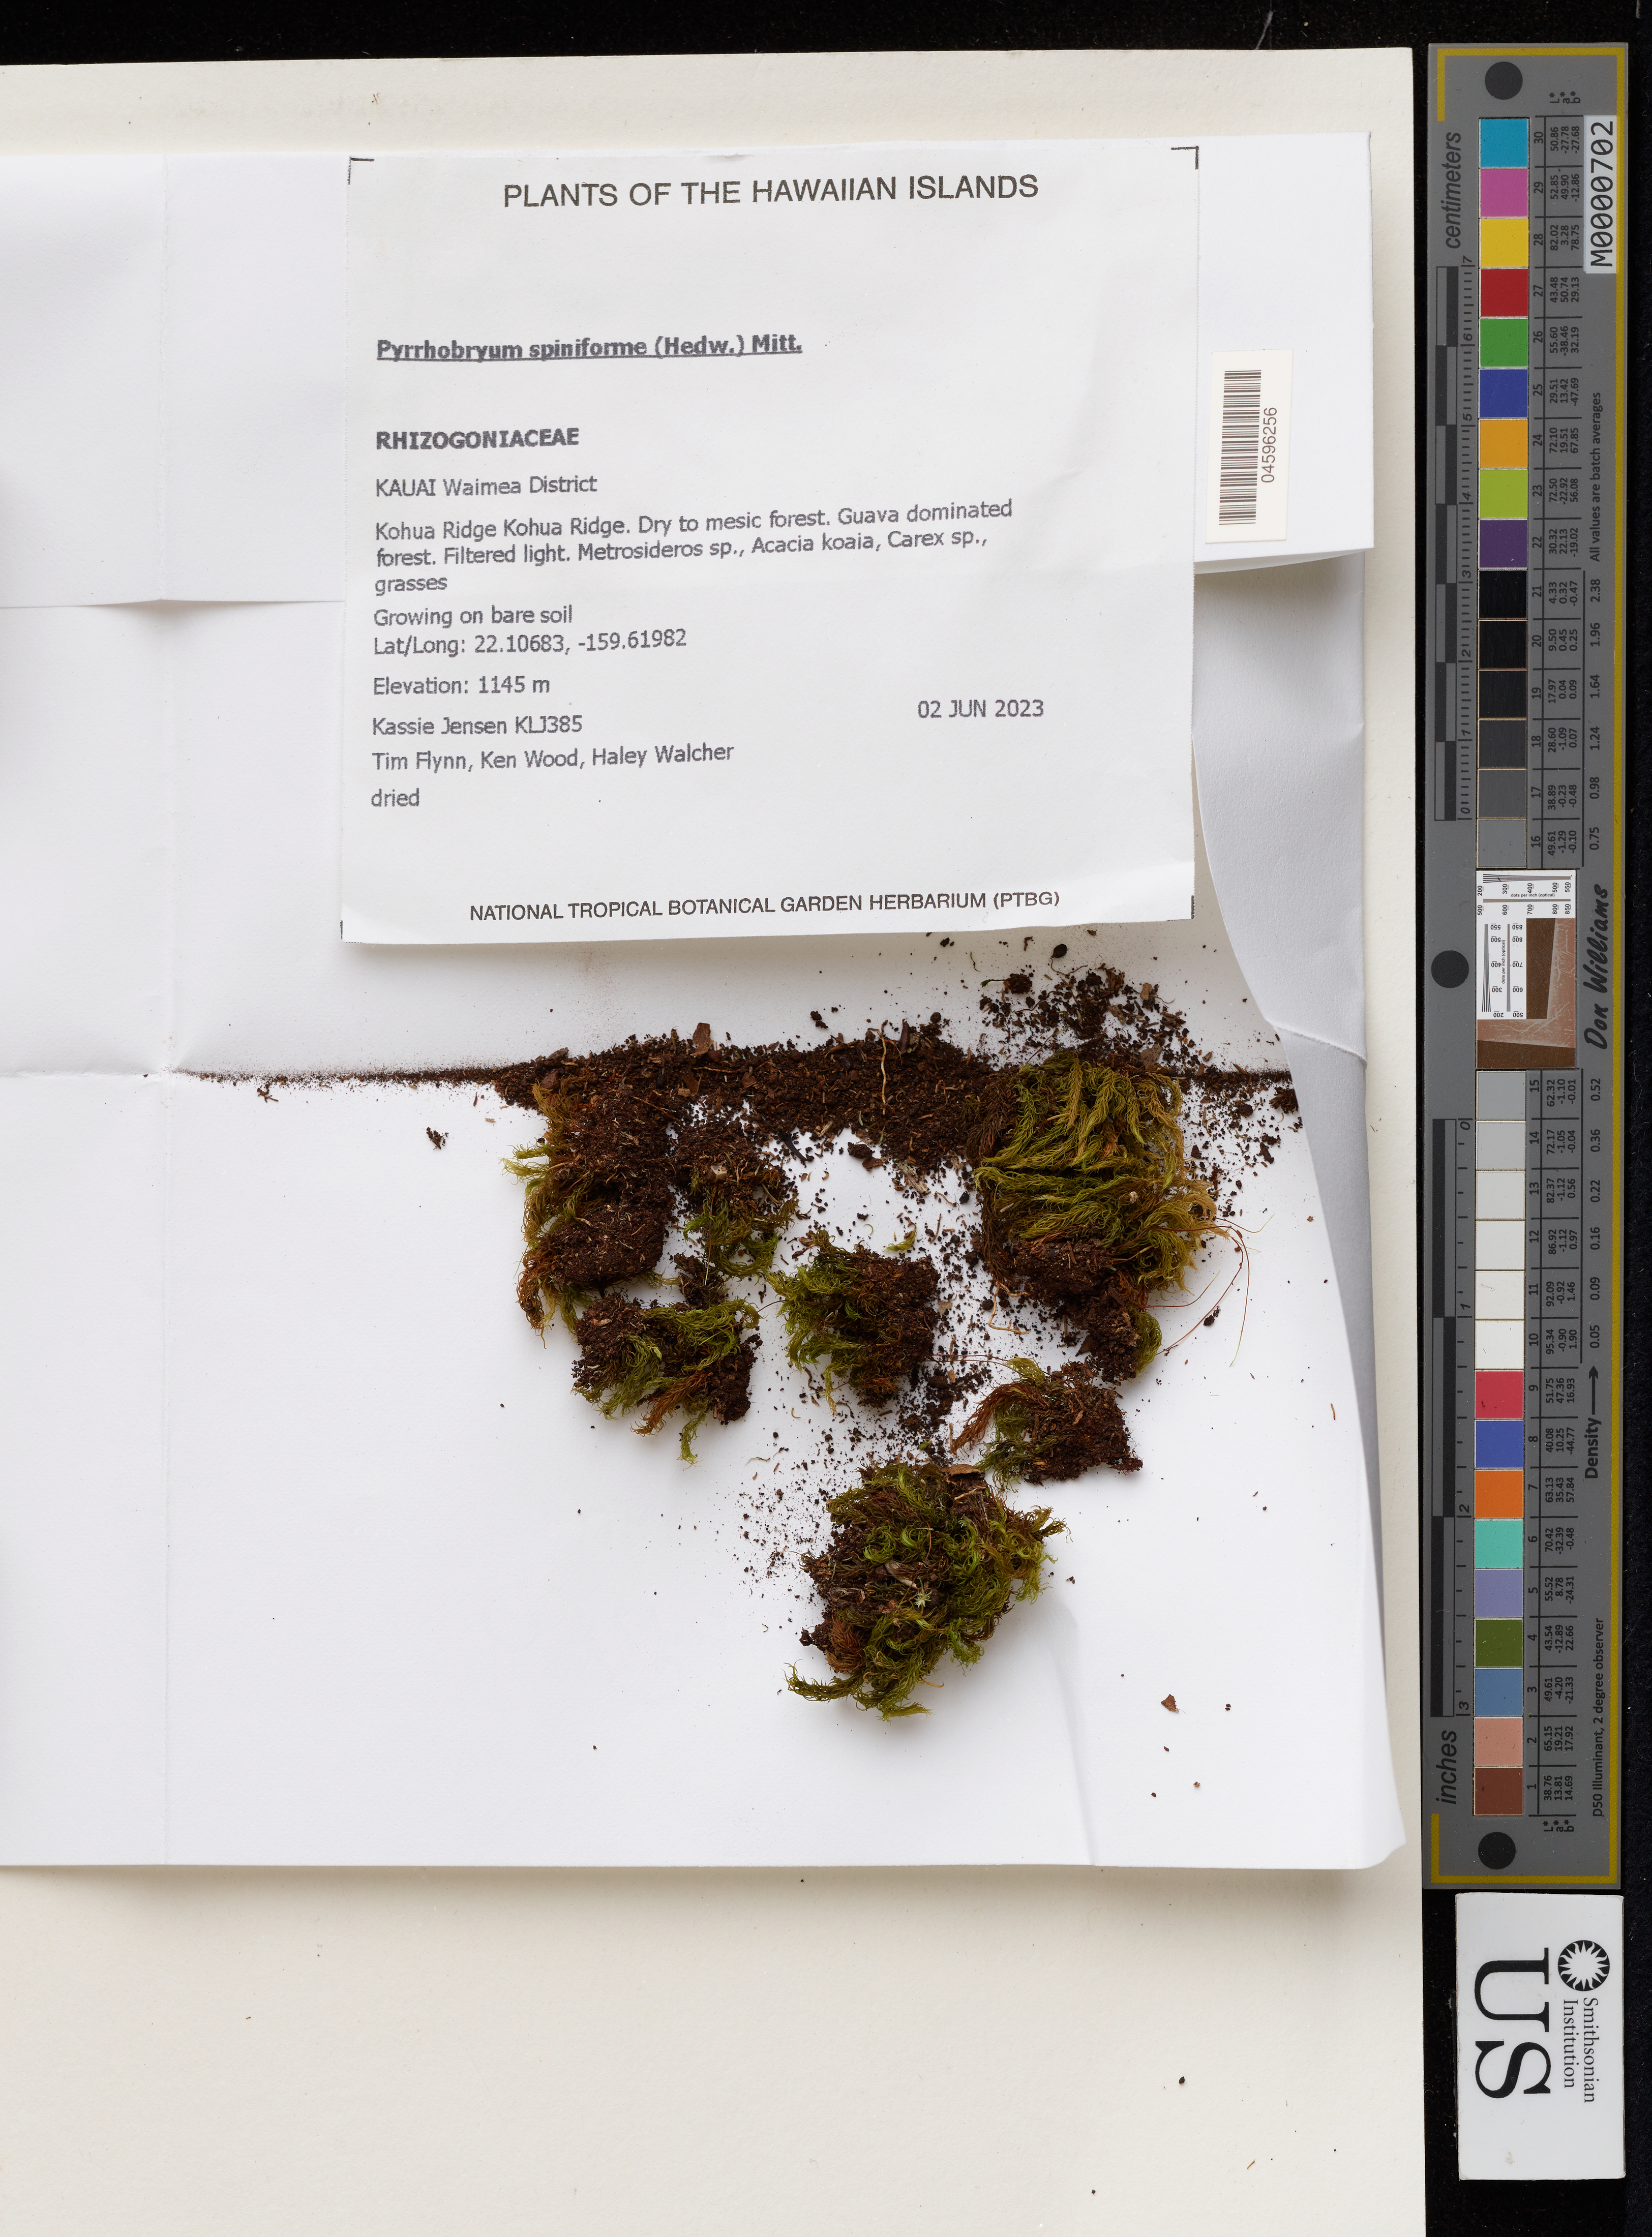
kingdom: Plantae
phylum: Bryophyta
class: Bryopsida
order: Rhizogoniales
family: Calomniaceae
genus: Pyrrhobryum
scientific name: Pyrrhobryum spiniforme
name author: (Hedw.) Mitt.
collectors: K. Jensen, T. Flynn & K. R. Wood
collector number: KLJ385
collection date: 2023-06-02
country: United States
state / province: Hawaii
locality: Kauai Waimea district. Kohua Ridge Kohua Ridge.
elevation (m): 1145